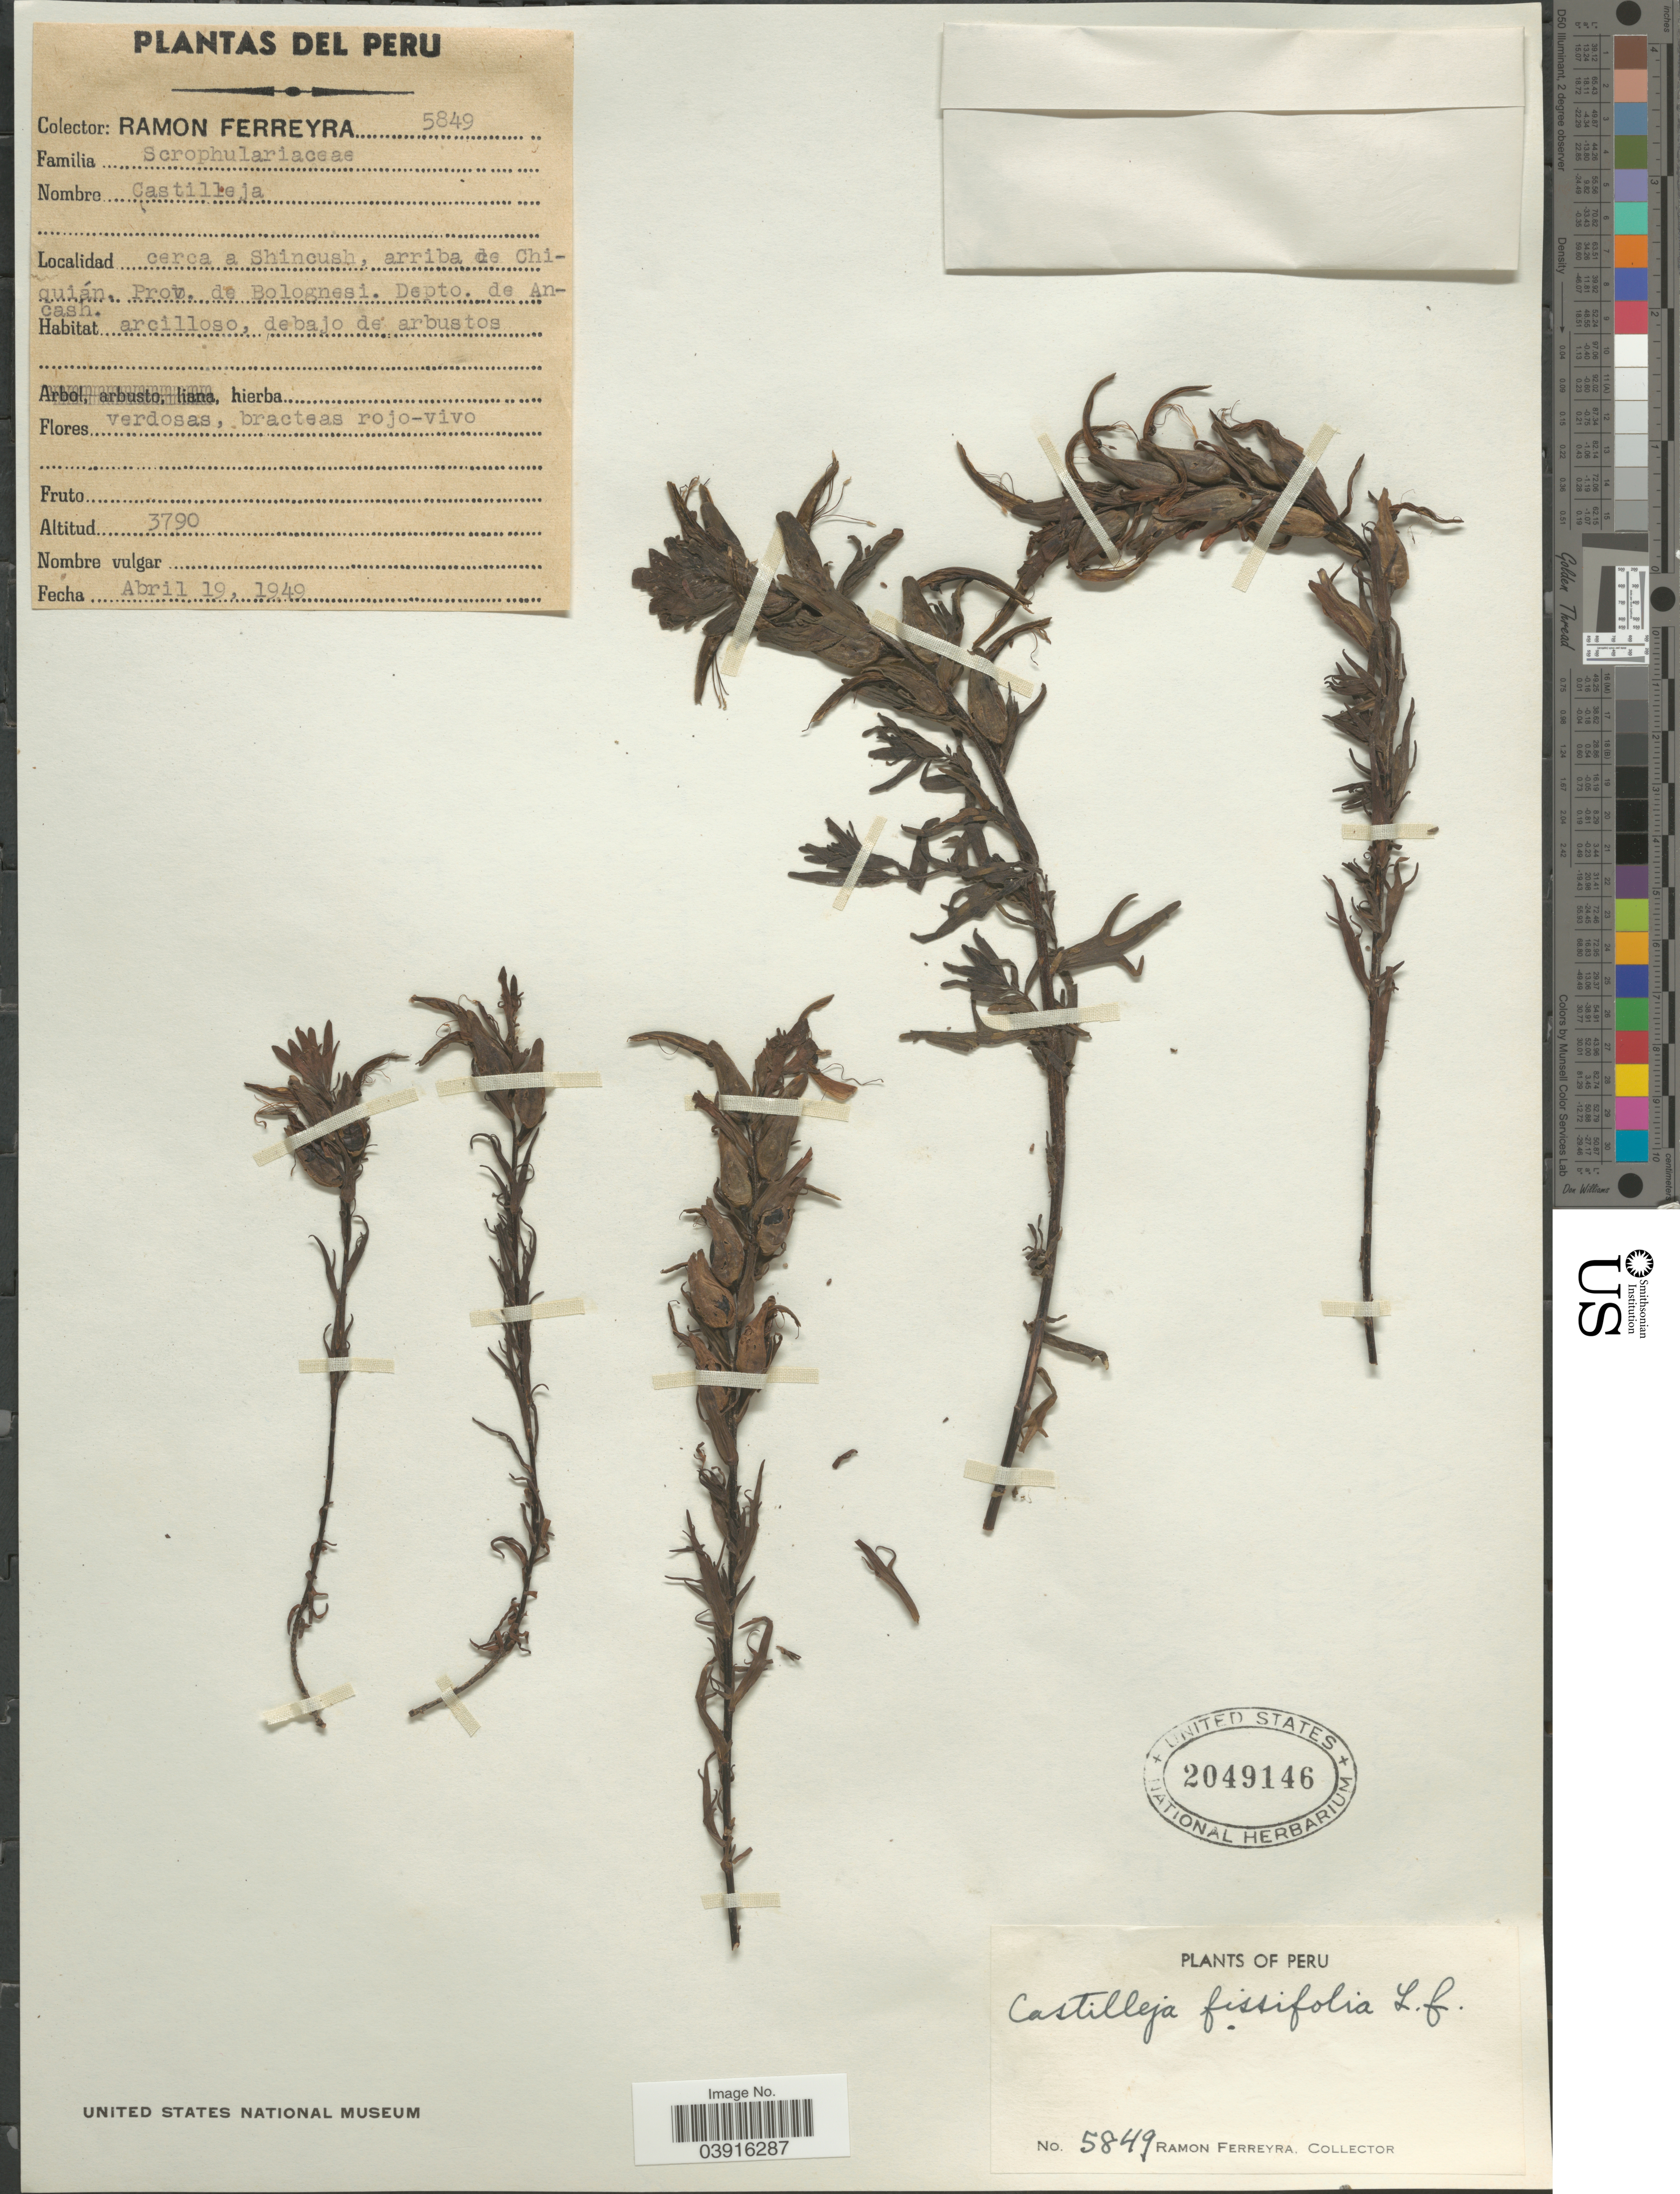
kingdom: Plantae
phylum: Tracheophyta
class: Magnoliopsida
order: Lamiales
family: Orobanchaceae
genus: Castilleja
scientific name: Castilleja fissifolia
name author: L. f.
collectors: R. A. Ferreyra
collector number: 5849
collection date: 1949-04-19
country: Peru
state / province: Ancash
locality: Cerca a Shincush, arriba de Chiquián, Prov. de Bolognesi. Depto. de Ancash.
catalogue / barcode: US 2049146